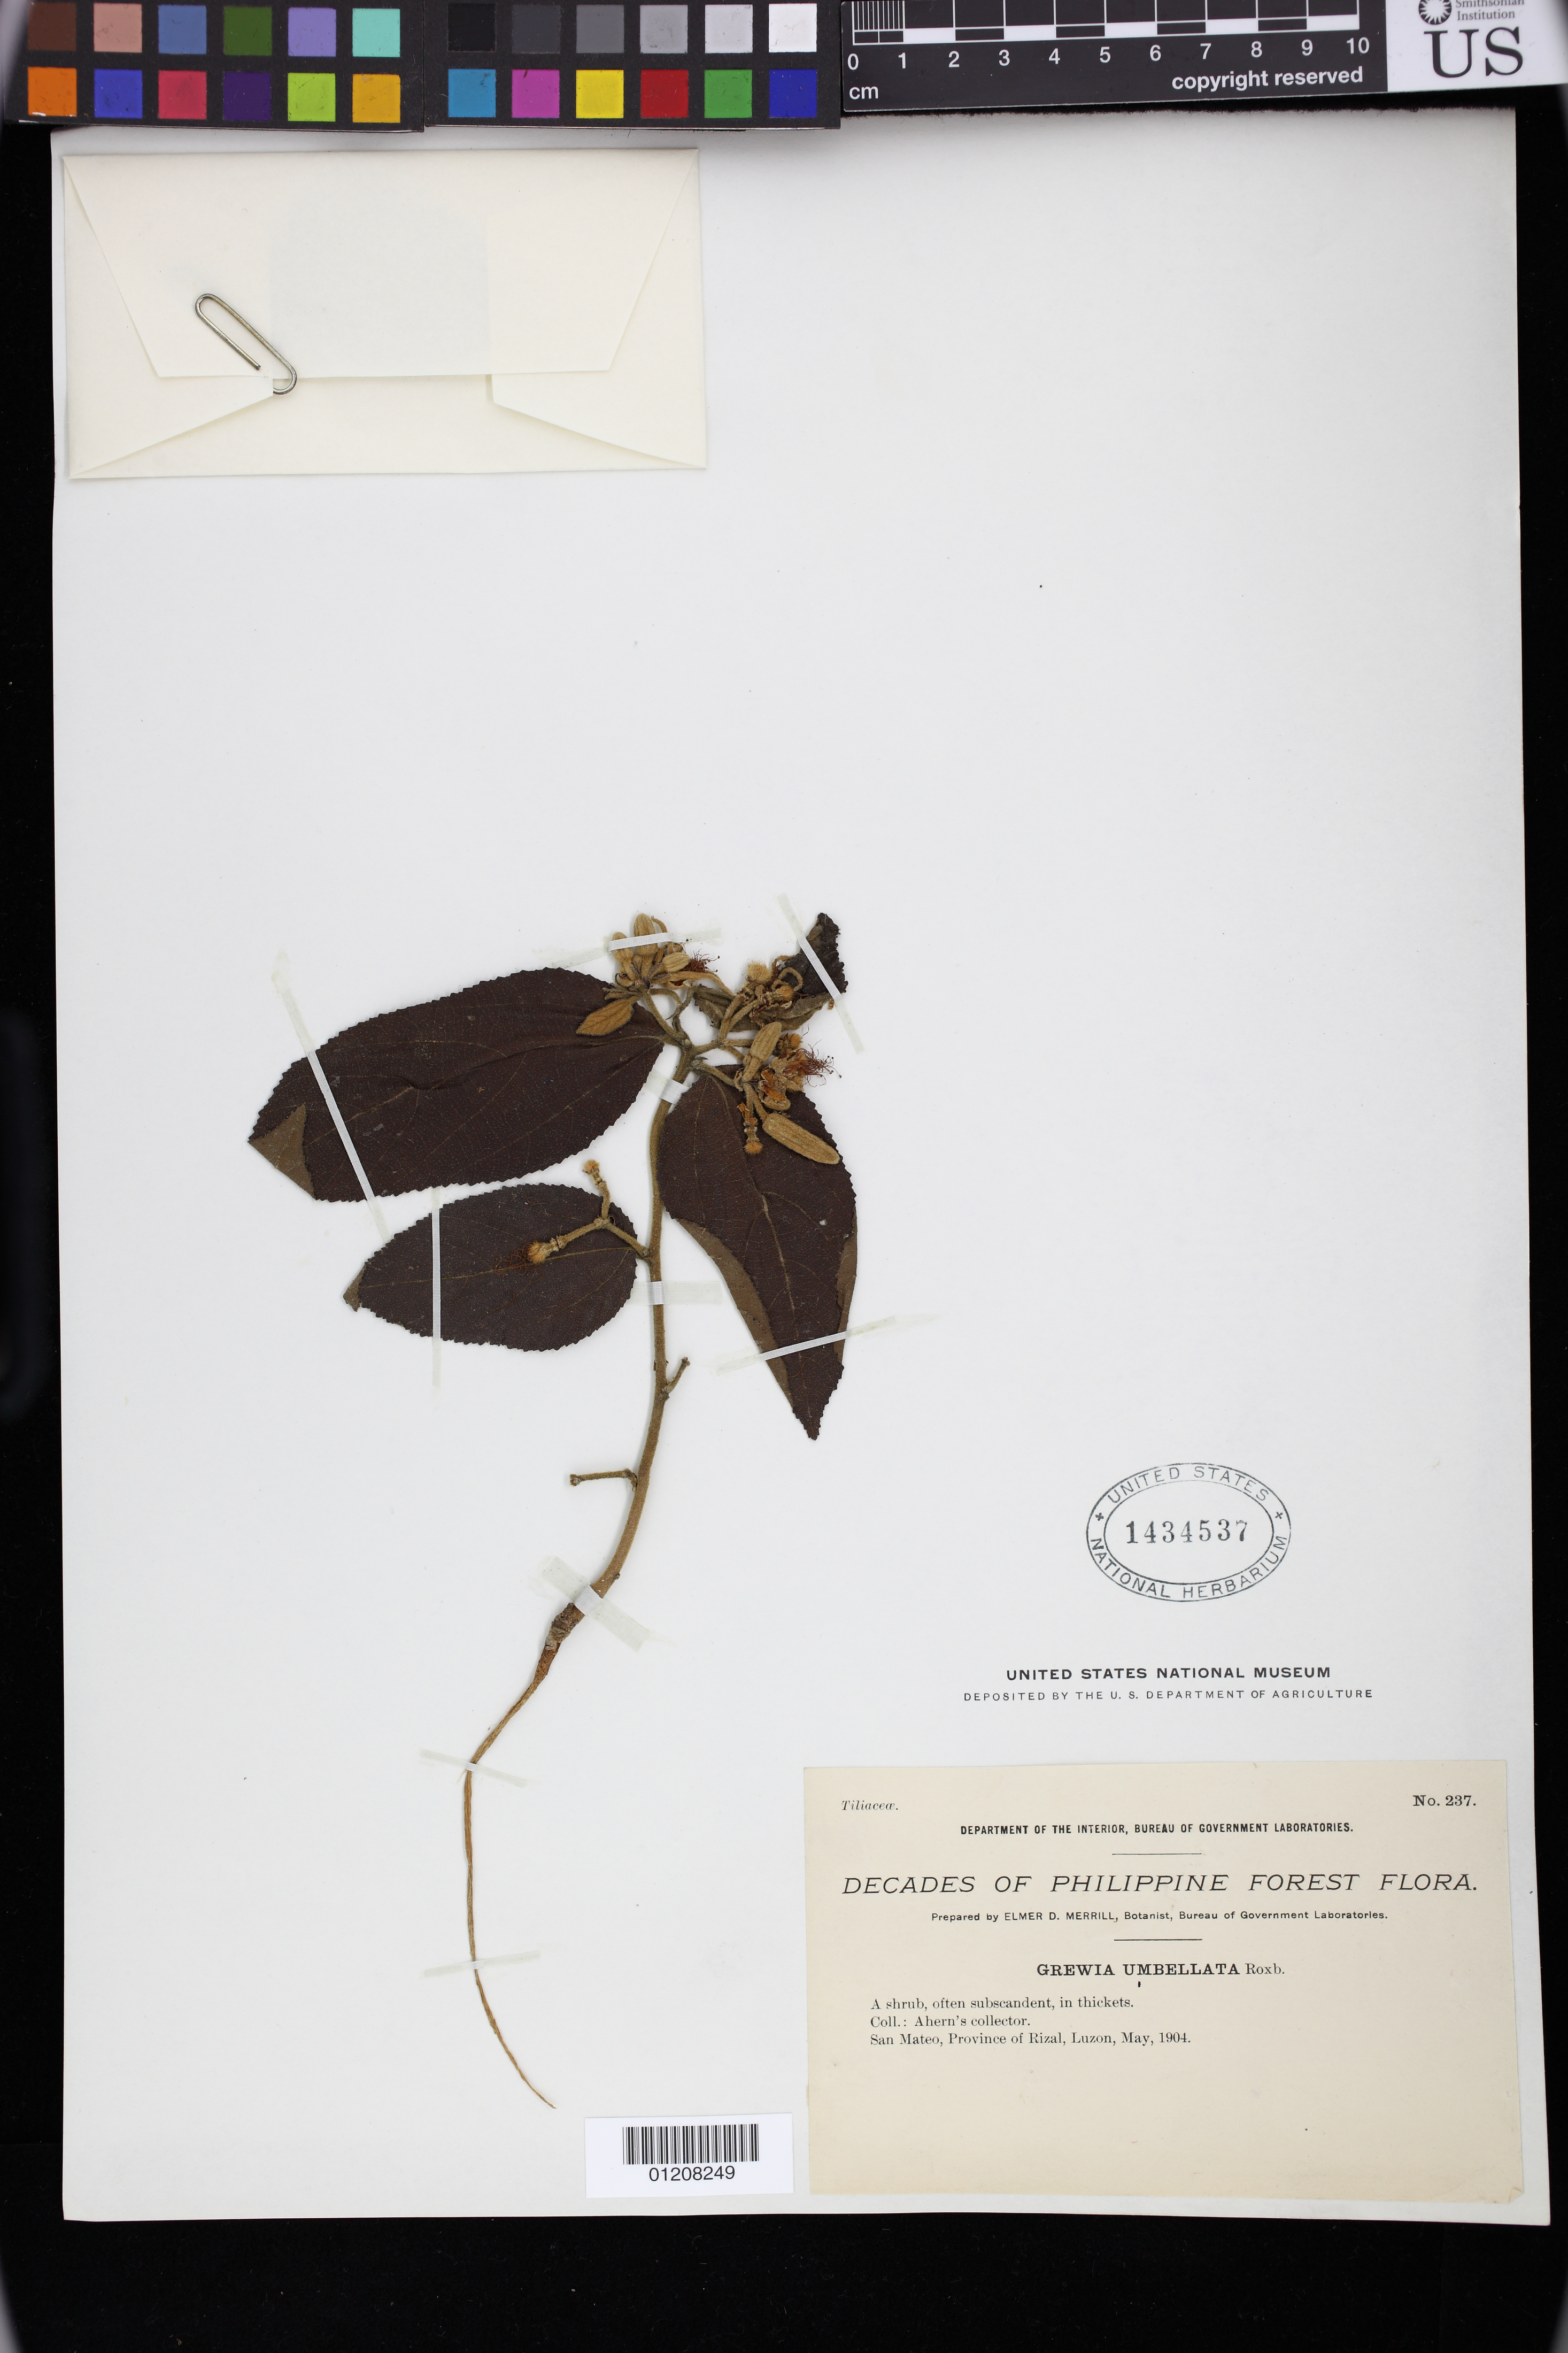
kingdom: Plantae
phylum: Tracheophyta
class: Magnoliopsida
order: Malvales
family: Malvaceae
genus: Grewia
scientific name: Grewia acuminata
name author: Juss.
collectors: E. D. Merrill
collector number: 237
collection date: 1904-05-01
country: Philippines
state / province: Calabarzon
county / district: Rizal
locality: San Mateo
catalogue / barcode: US 1434537